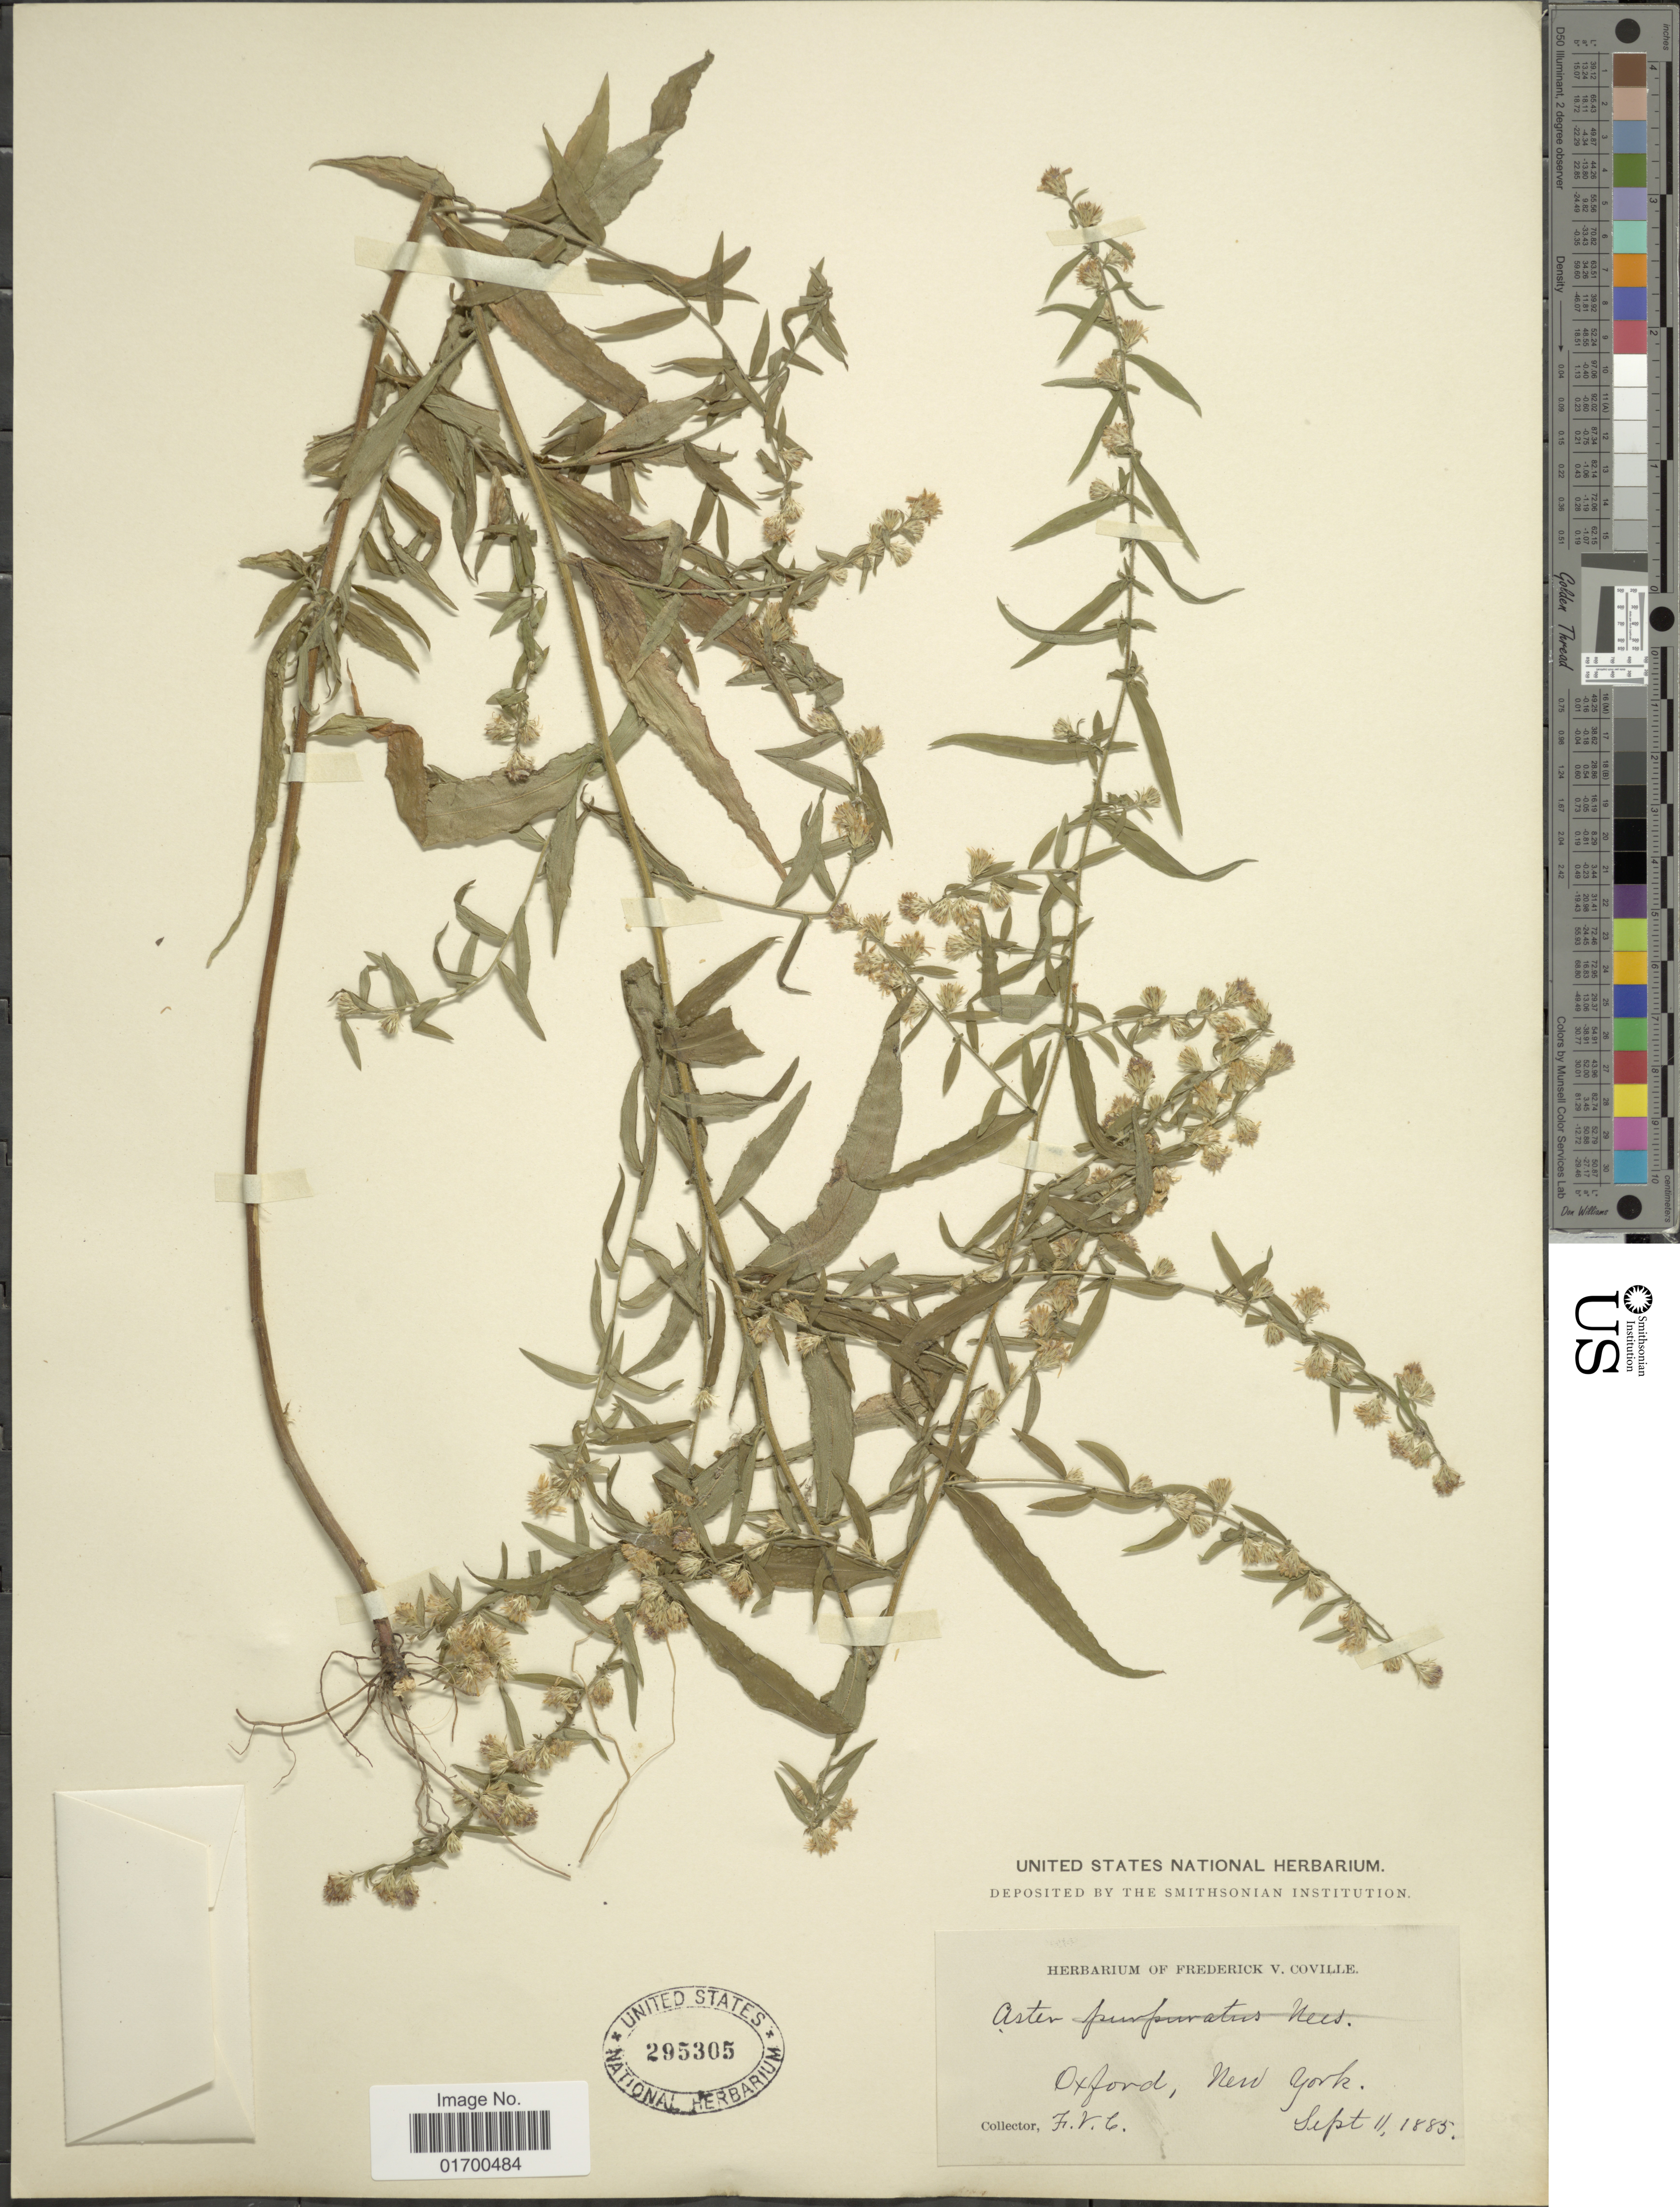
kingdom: Plantae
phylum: Tracheophyta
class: Magnoliopsida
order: Asterales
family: Asteraceae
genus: Symphyotrichum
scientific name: Symphyotrichum lateriflorum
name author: (L.) Á. Löve & D. Löve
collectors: F. V. Coville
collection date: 1885-09-11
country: United States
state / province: New York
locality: Oxford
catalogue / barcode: US 295305